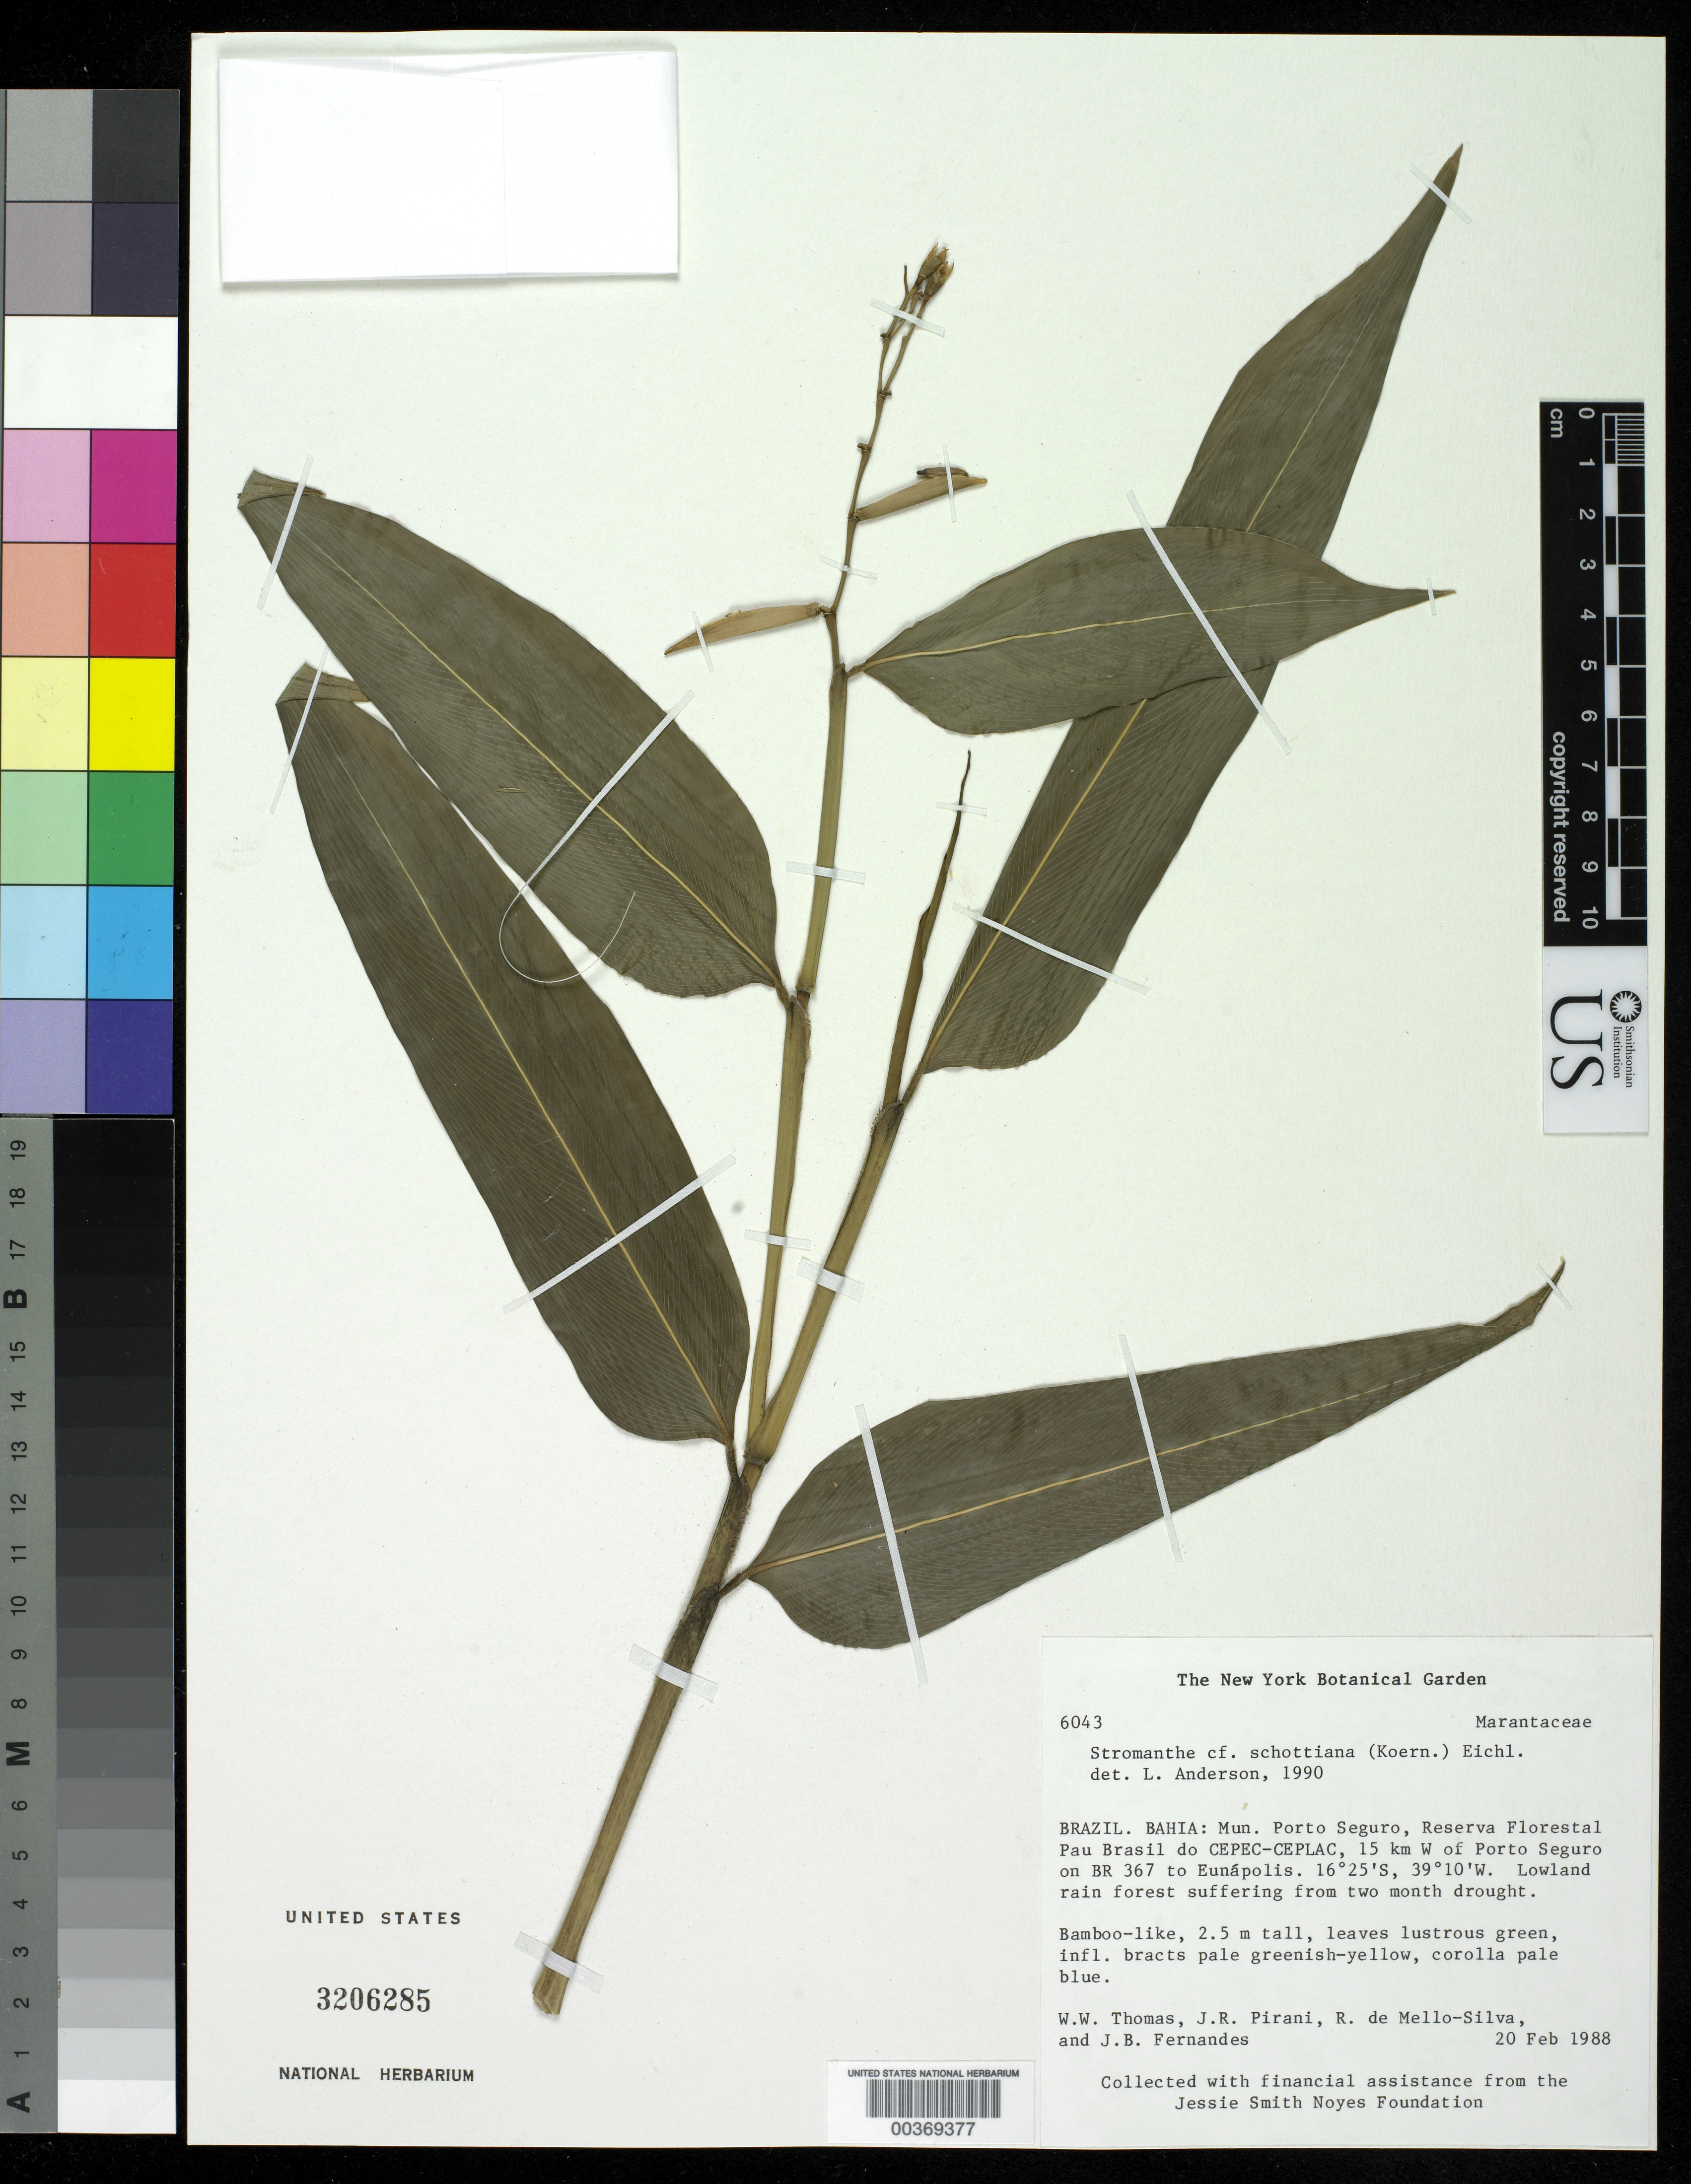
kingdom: Plantae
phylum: Tracheophyta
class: Liliopsida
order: Zingiberales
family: Marantaceae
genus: Stromanthe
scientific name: Stromanthe schottiana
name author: (Körn.) Eichler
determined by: Andersson, [Bengt] Lennart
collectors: W. W. Thomas, J. R. Pirani, R. Mello-Silva & J. Fernandes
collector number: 6043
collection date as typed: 20 Feb 1988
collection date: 1988-02-20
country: Brazil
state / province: Bahia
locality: Mun. porto seguro, reserva florestal pau brasil do cepec-ceplac, ...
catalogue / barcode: US 3206285